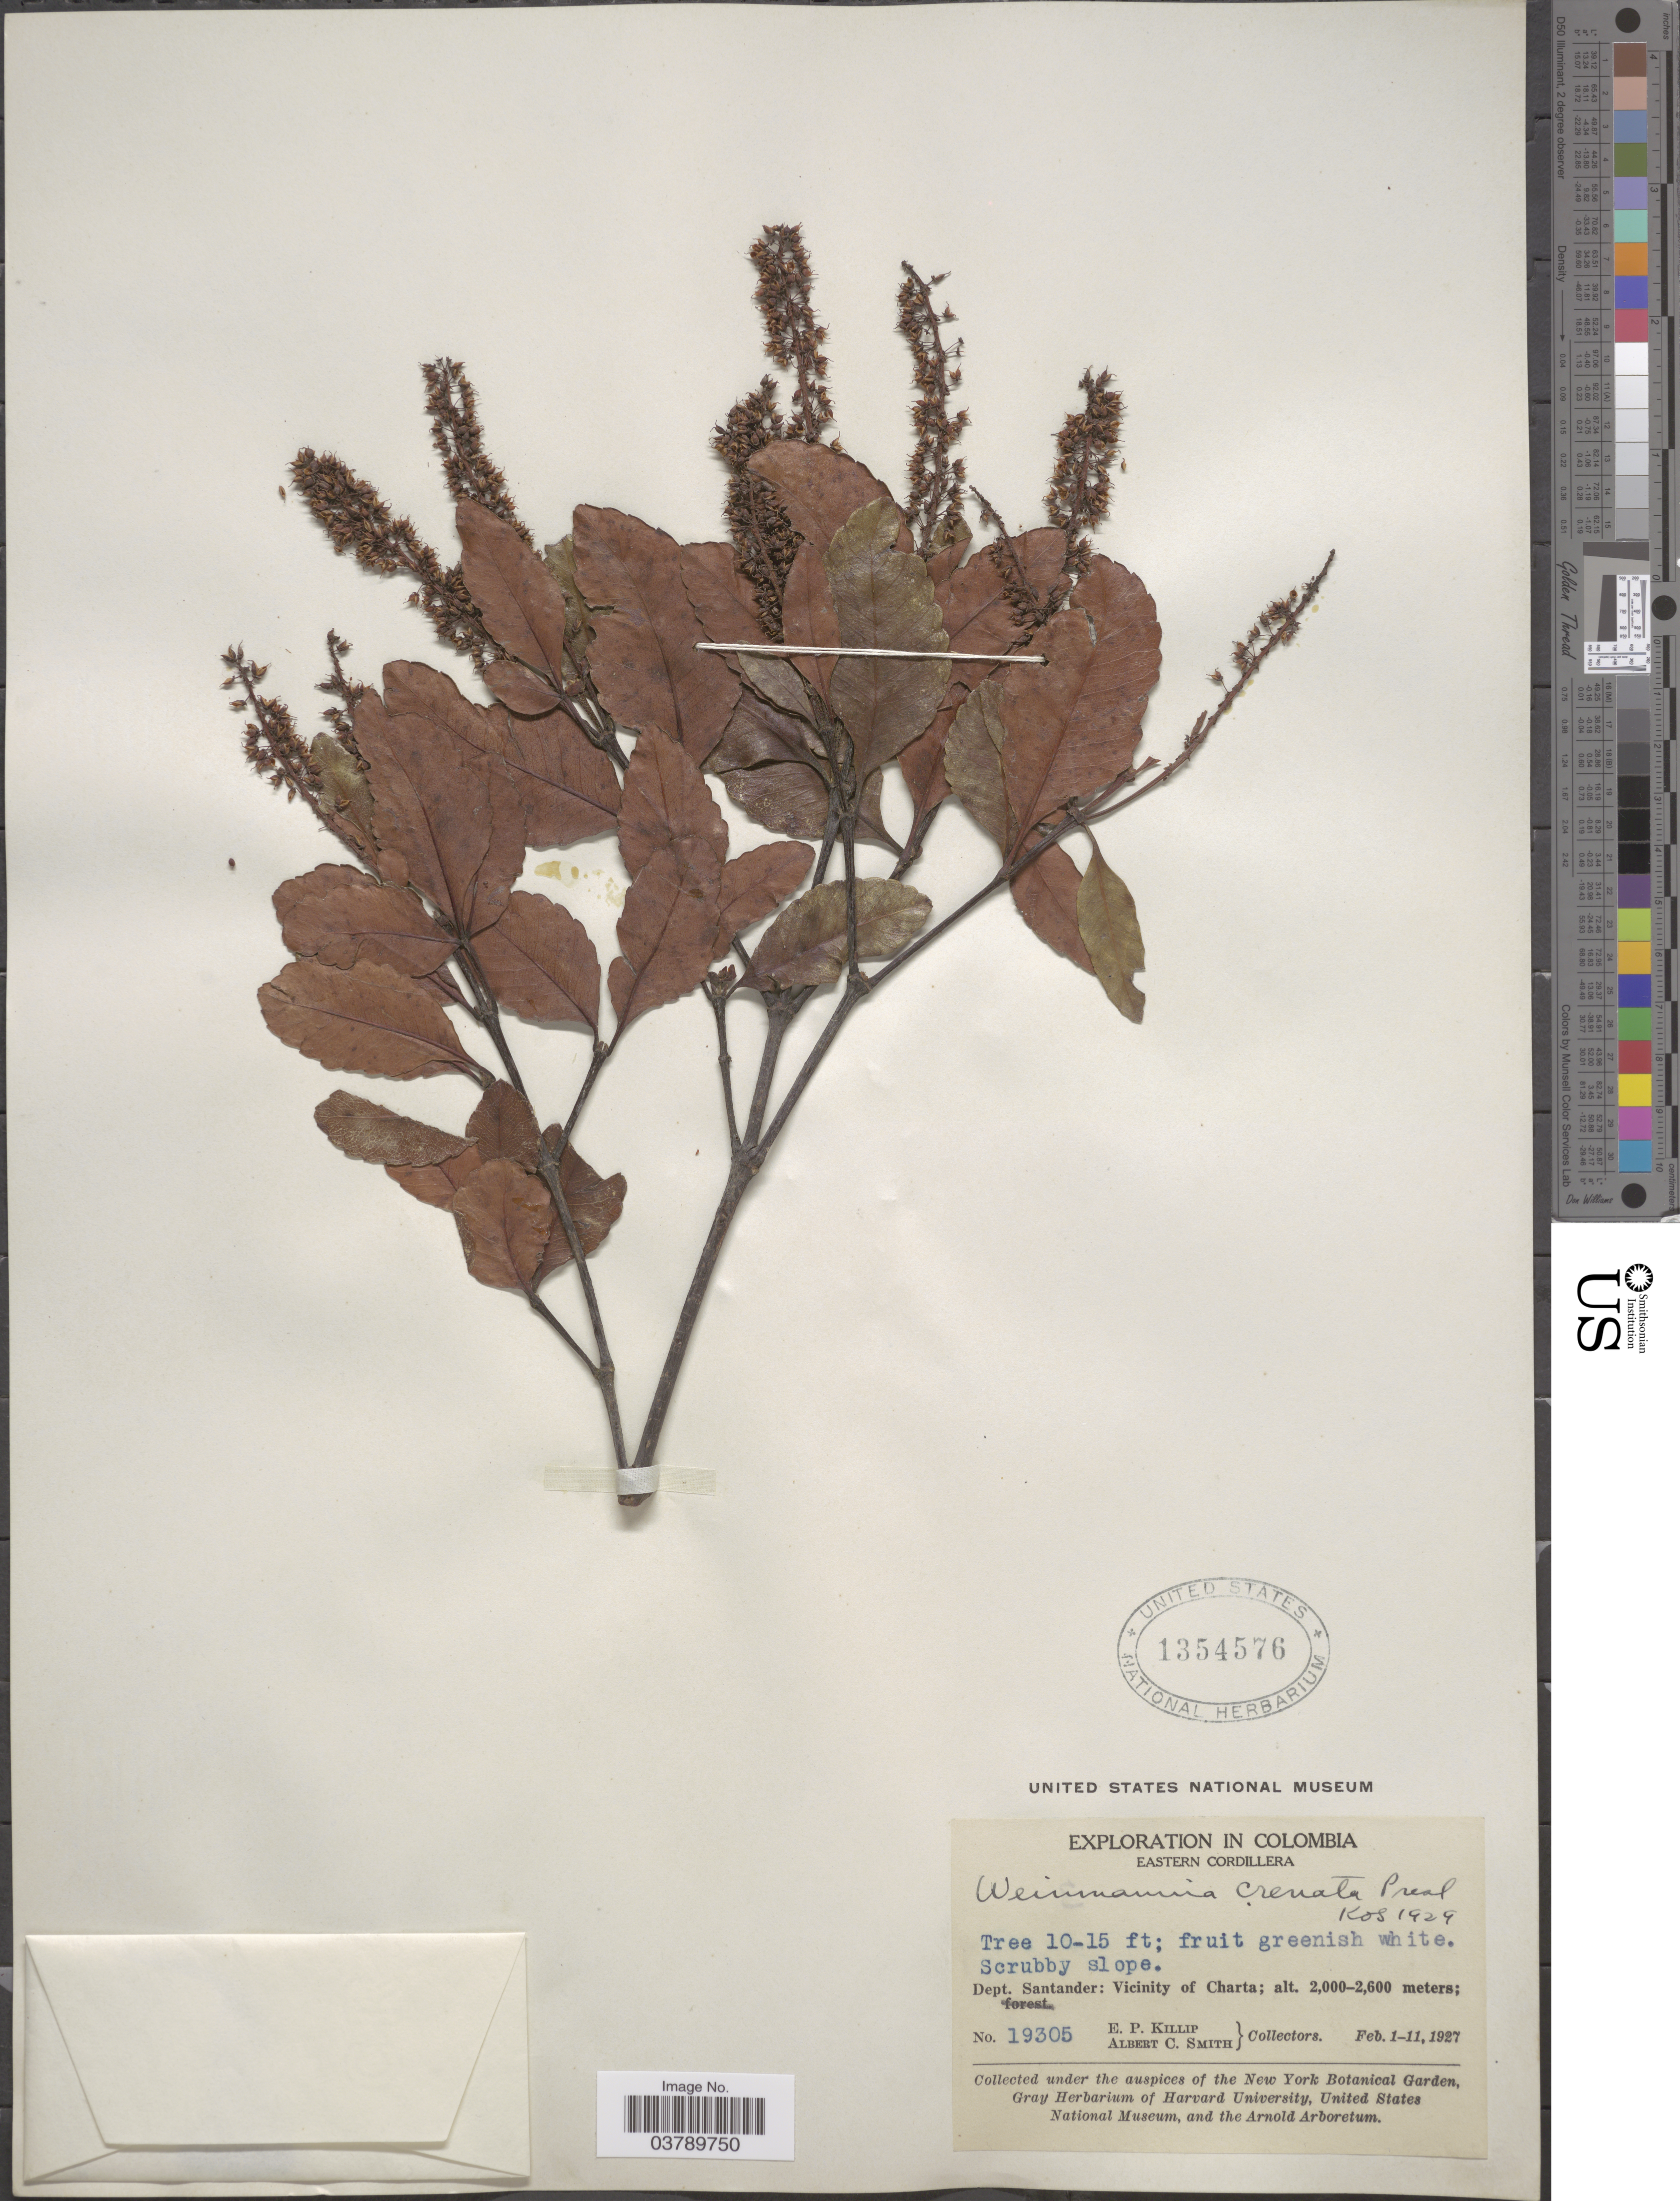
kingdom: Plantae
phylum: Tracheophyta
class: Magnoliopsida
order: Oxalidales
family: Cunoniaceae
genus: Weinmannia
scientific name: Weinmannia sorbifolia var. crenata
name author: Kunth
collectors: E. P. Killip & A. C. Smith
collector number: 19305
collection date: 1927-02-01/1927-02-11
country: Colombia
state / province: Santander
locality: Eastern Cordillera. Dept. Santander: Vicinity of Charta.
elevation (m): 2000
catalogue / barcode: US 1354576